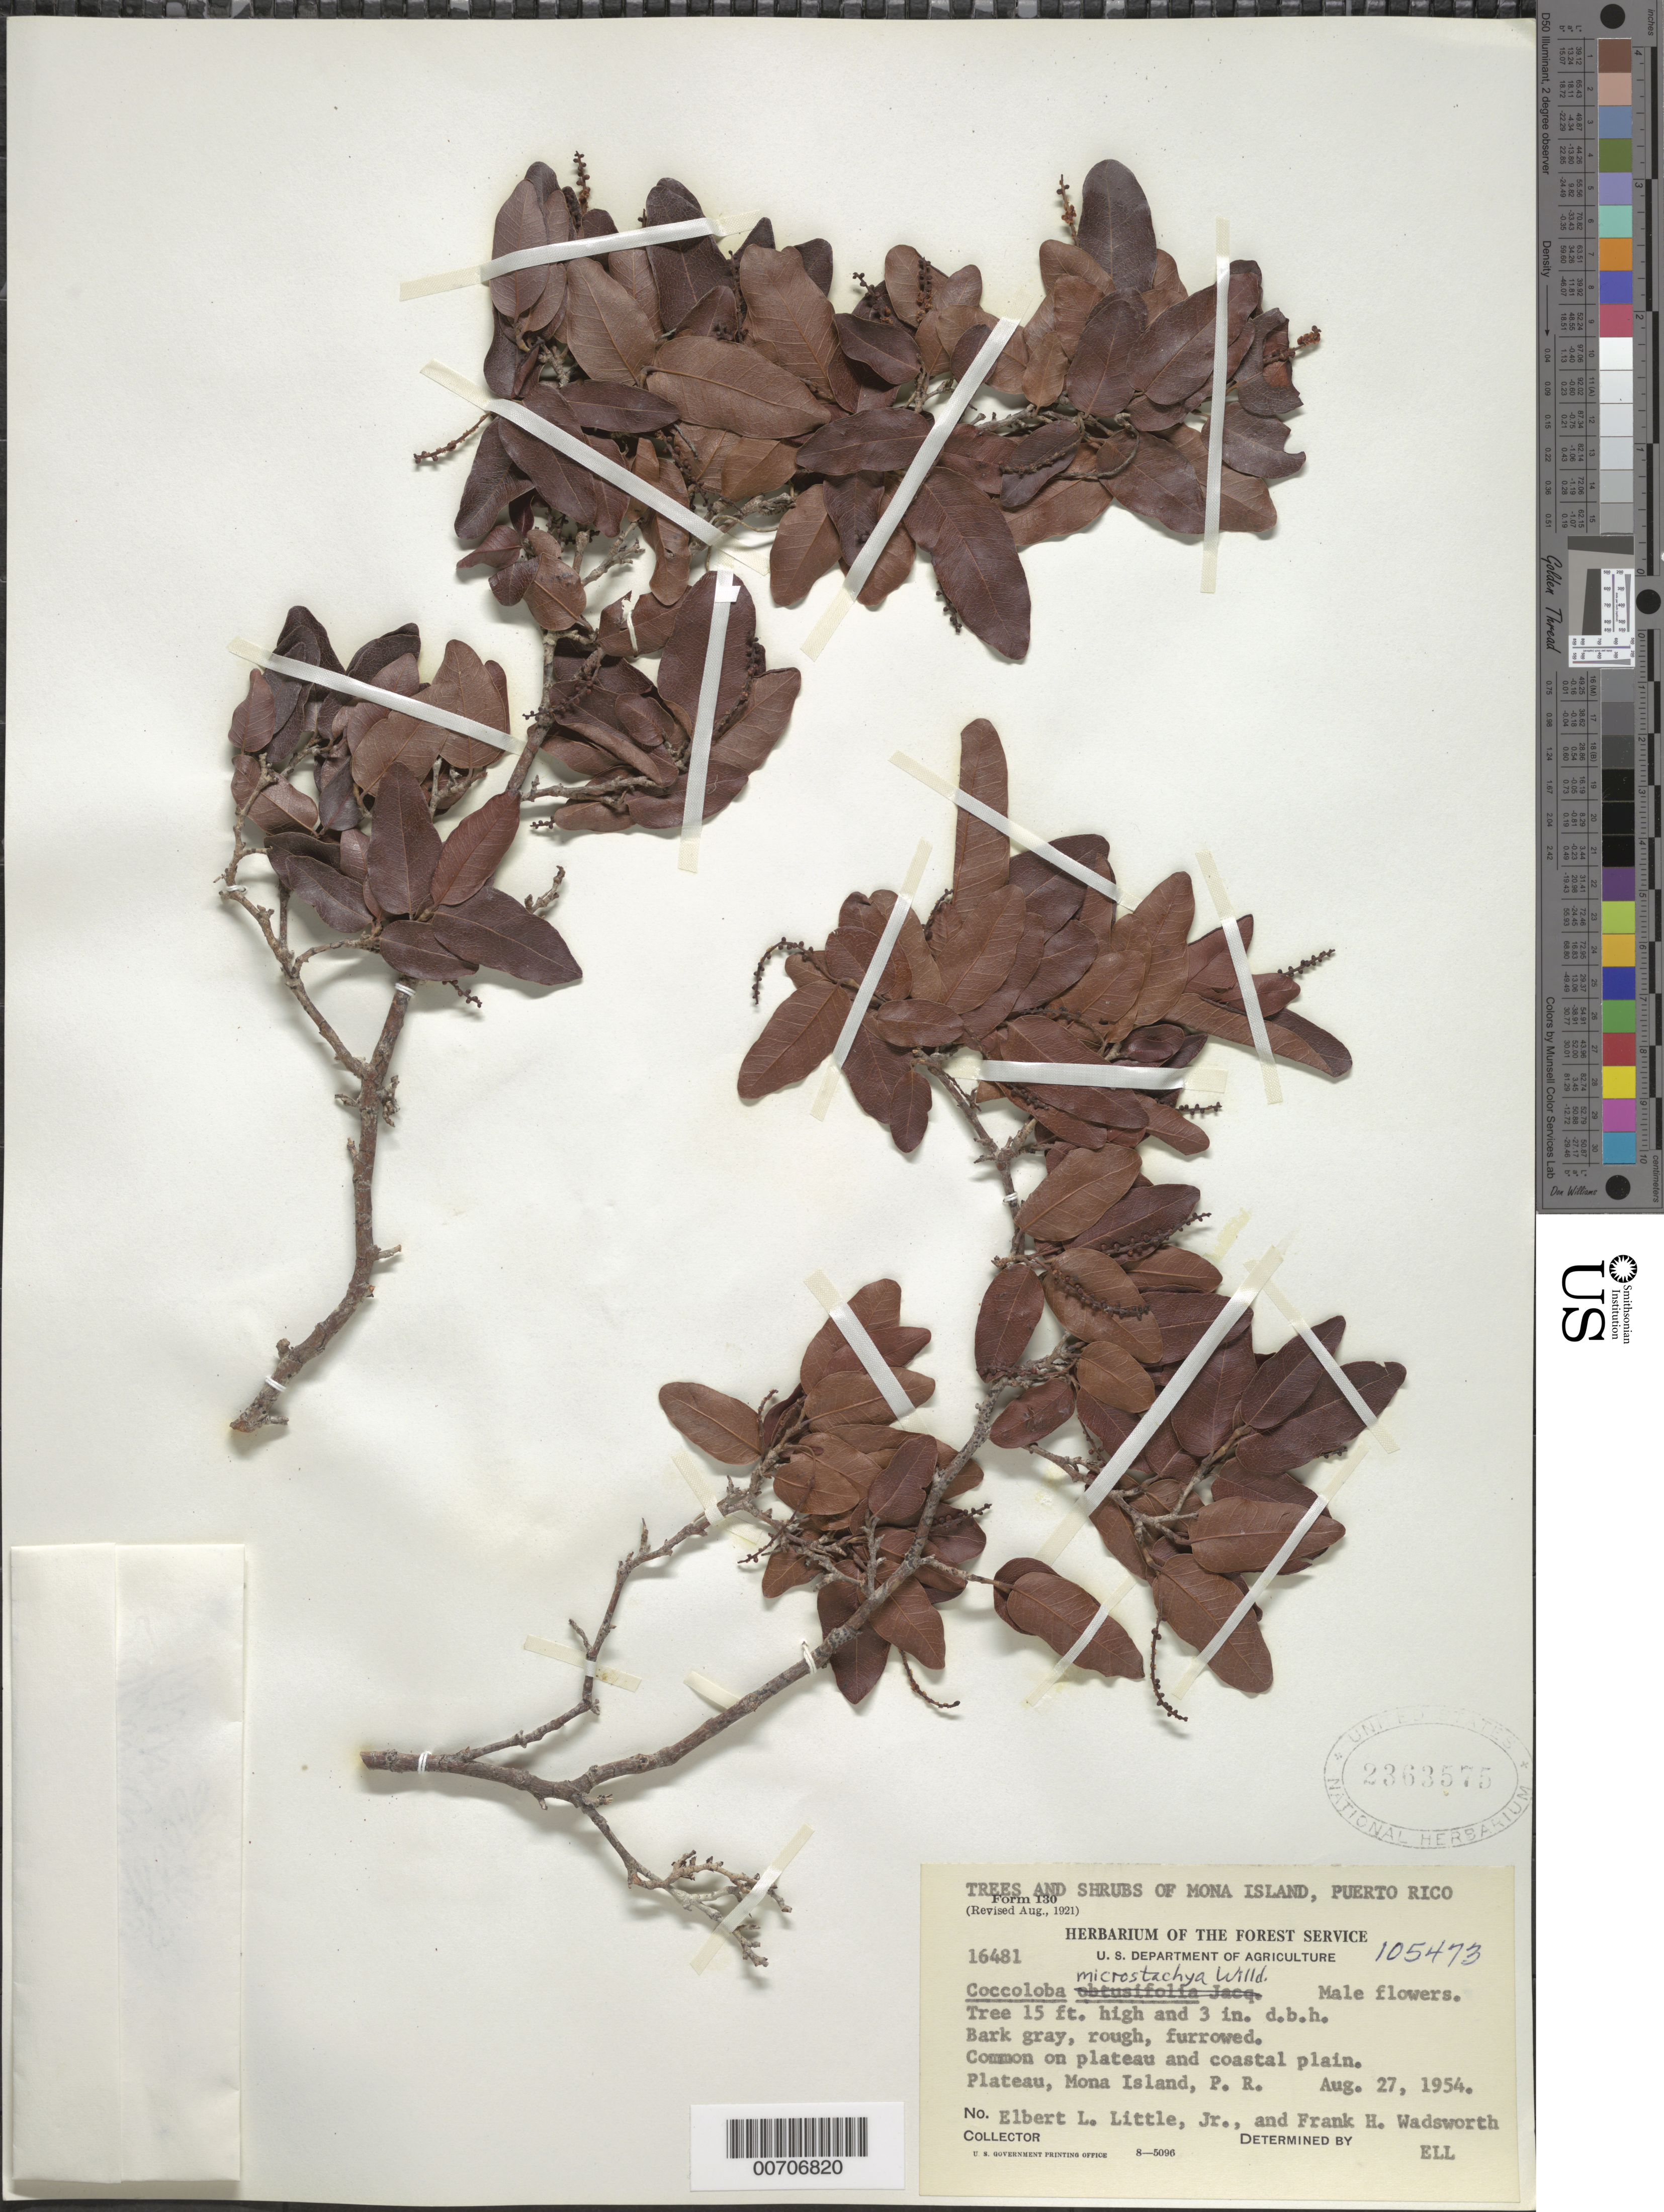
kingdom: Plantae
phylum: Tracheophyta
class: Magnoliopsida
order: Caryophyllales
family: Polygonaceae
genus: Coccoloba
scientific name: Coccoloba microstachya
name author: Willd.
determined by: Little, Elbert L., Jr., (FSSR), United States Department of Agriculture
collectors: E. L. Little & F. Wadsworth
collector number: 16481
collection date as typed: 27 Aug 1954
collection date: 1954-08-27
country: Puerto Rico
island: Mona Island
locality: Plateau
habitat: On plateau and coastal plains.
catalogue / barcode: US 2363575